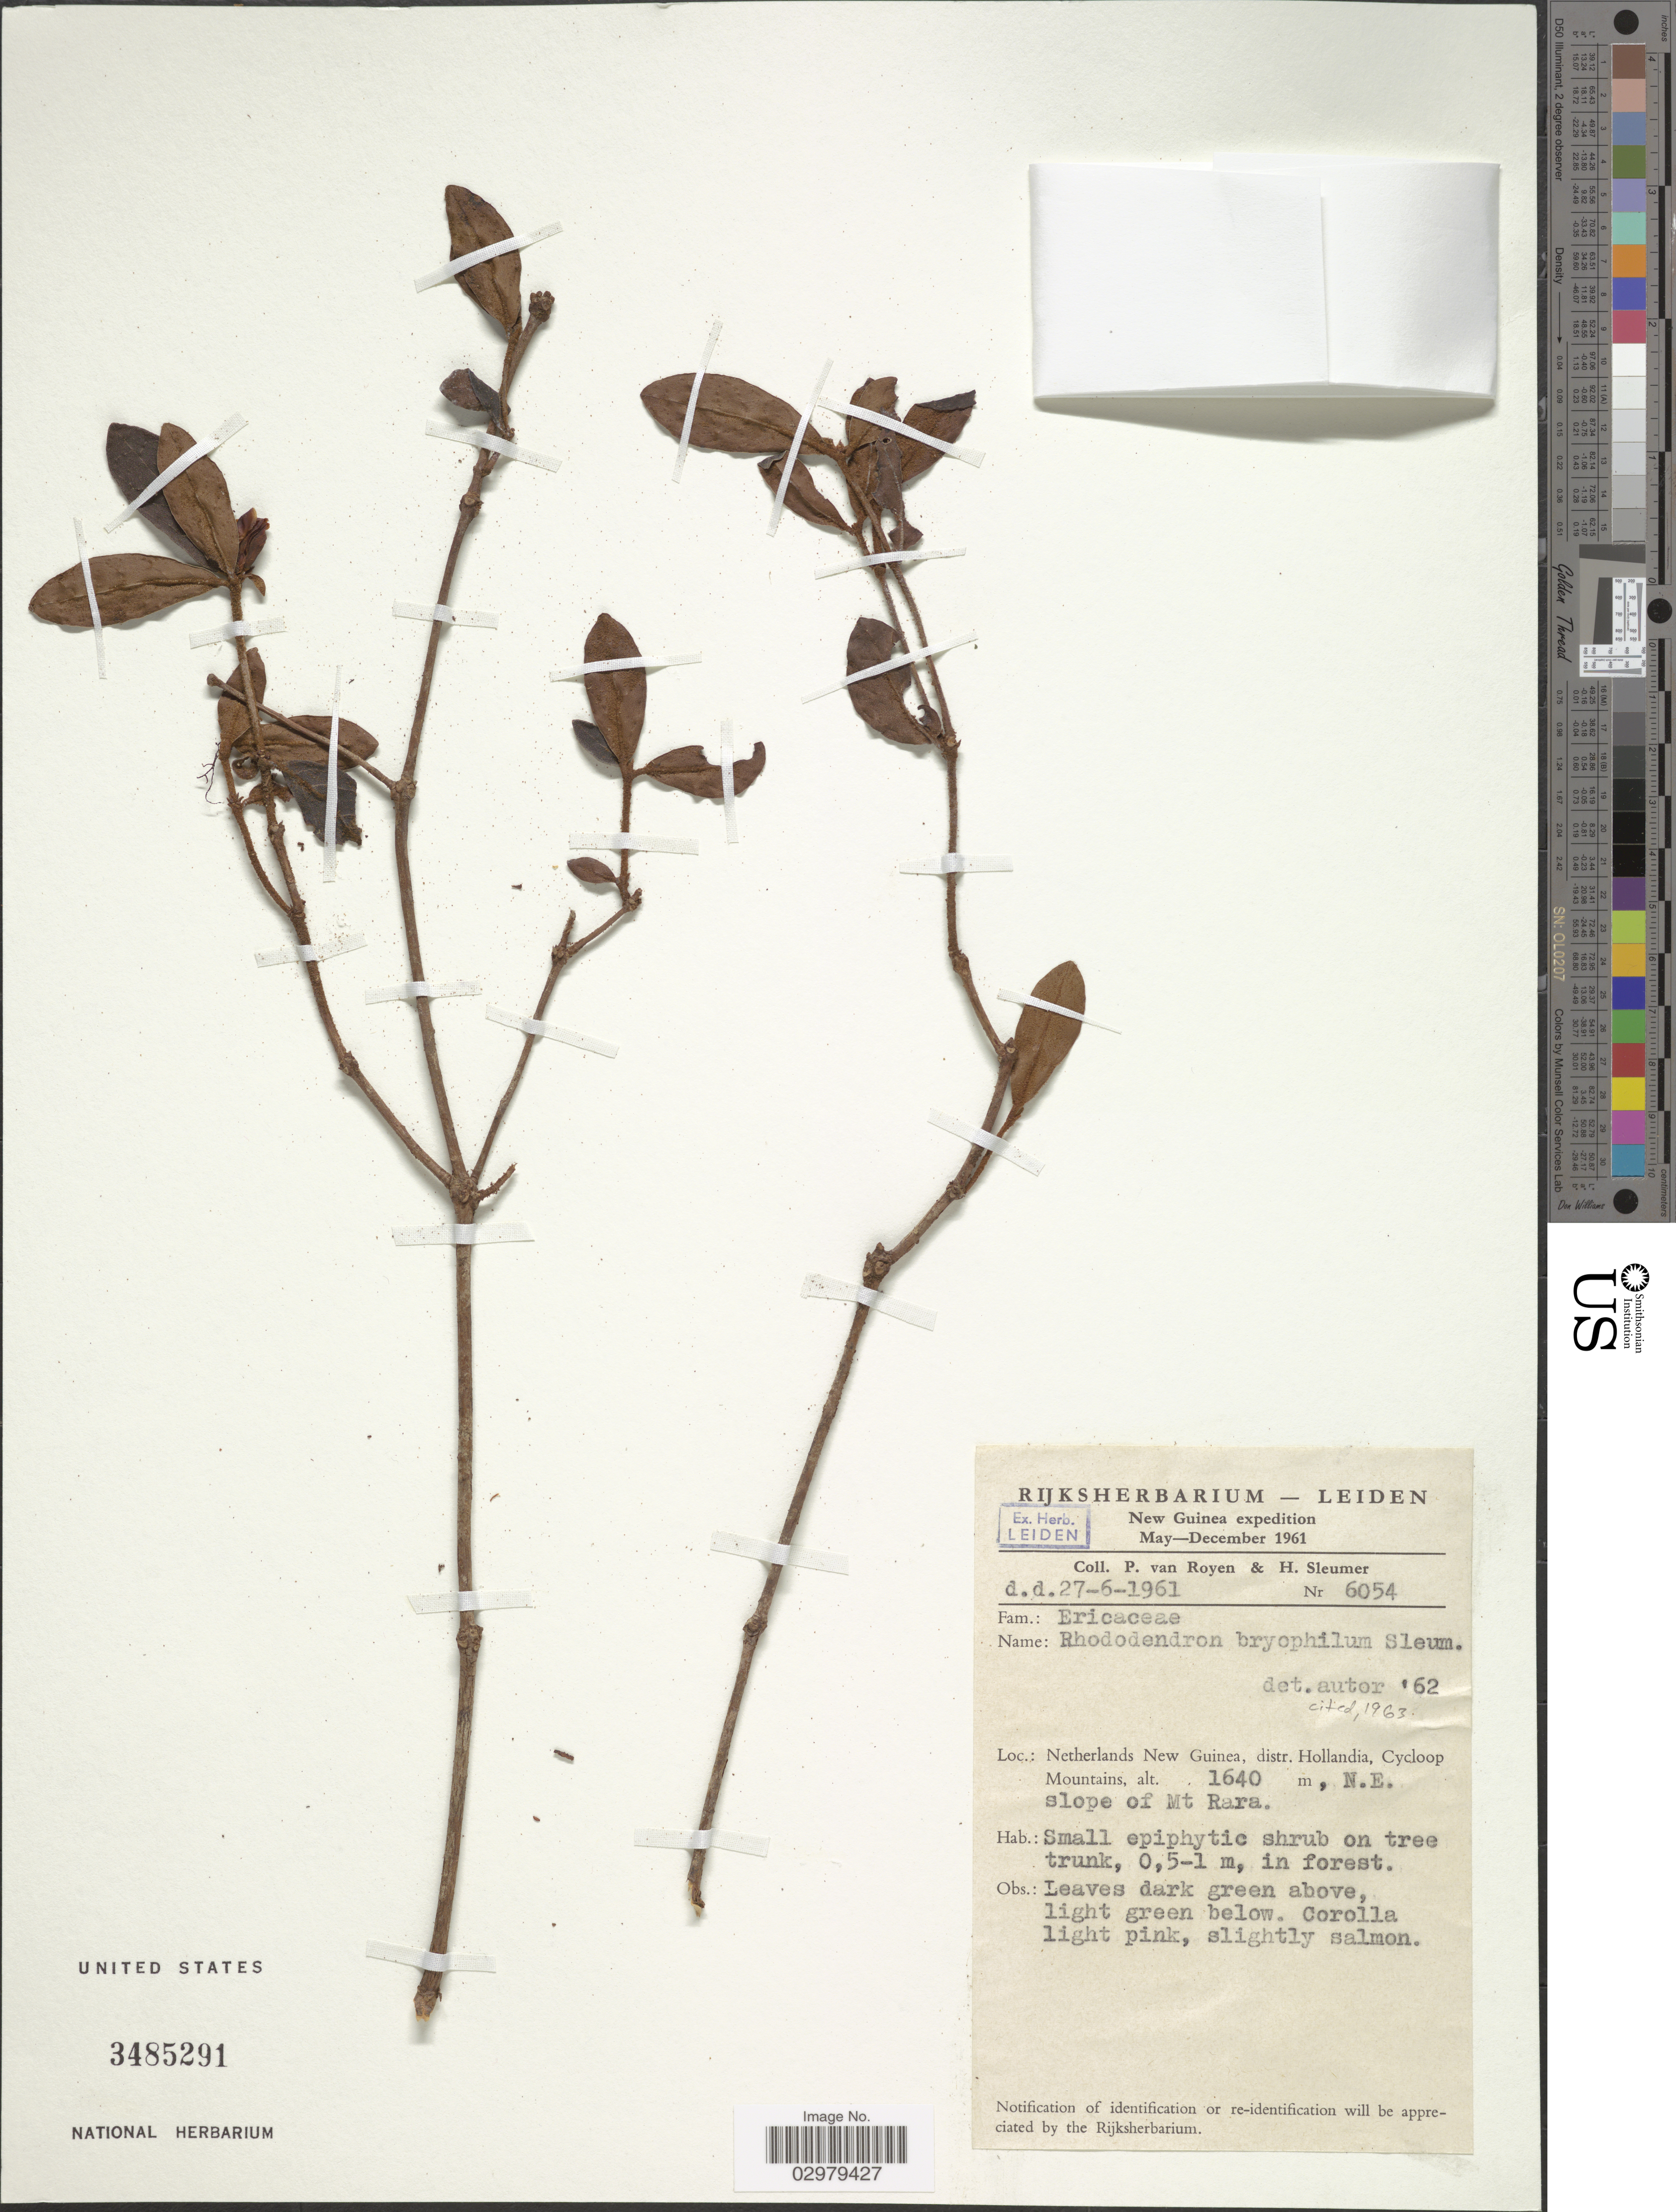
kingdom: Plantae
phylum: Tracheophyta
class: Magnoliopsida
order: Ericales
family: Ericaceae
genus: Rhododendron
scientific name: Rhododendron bryophilum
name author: Sleumer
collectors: P. van Royen & H. O. Sleumer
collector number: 6054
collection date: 1961-06-27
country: Indonesia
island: New Guinea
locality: Netherlands New Guinea, distr. Hollandia, Cycloop Mountains. N.E. slope of Mt Rara.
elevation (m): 1640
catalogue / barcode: US 3485291